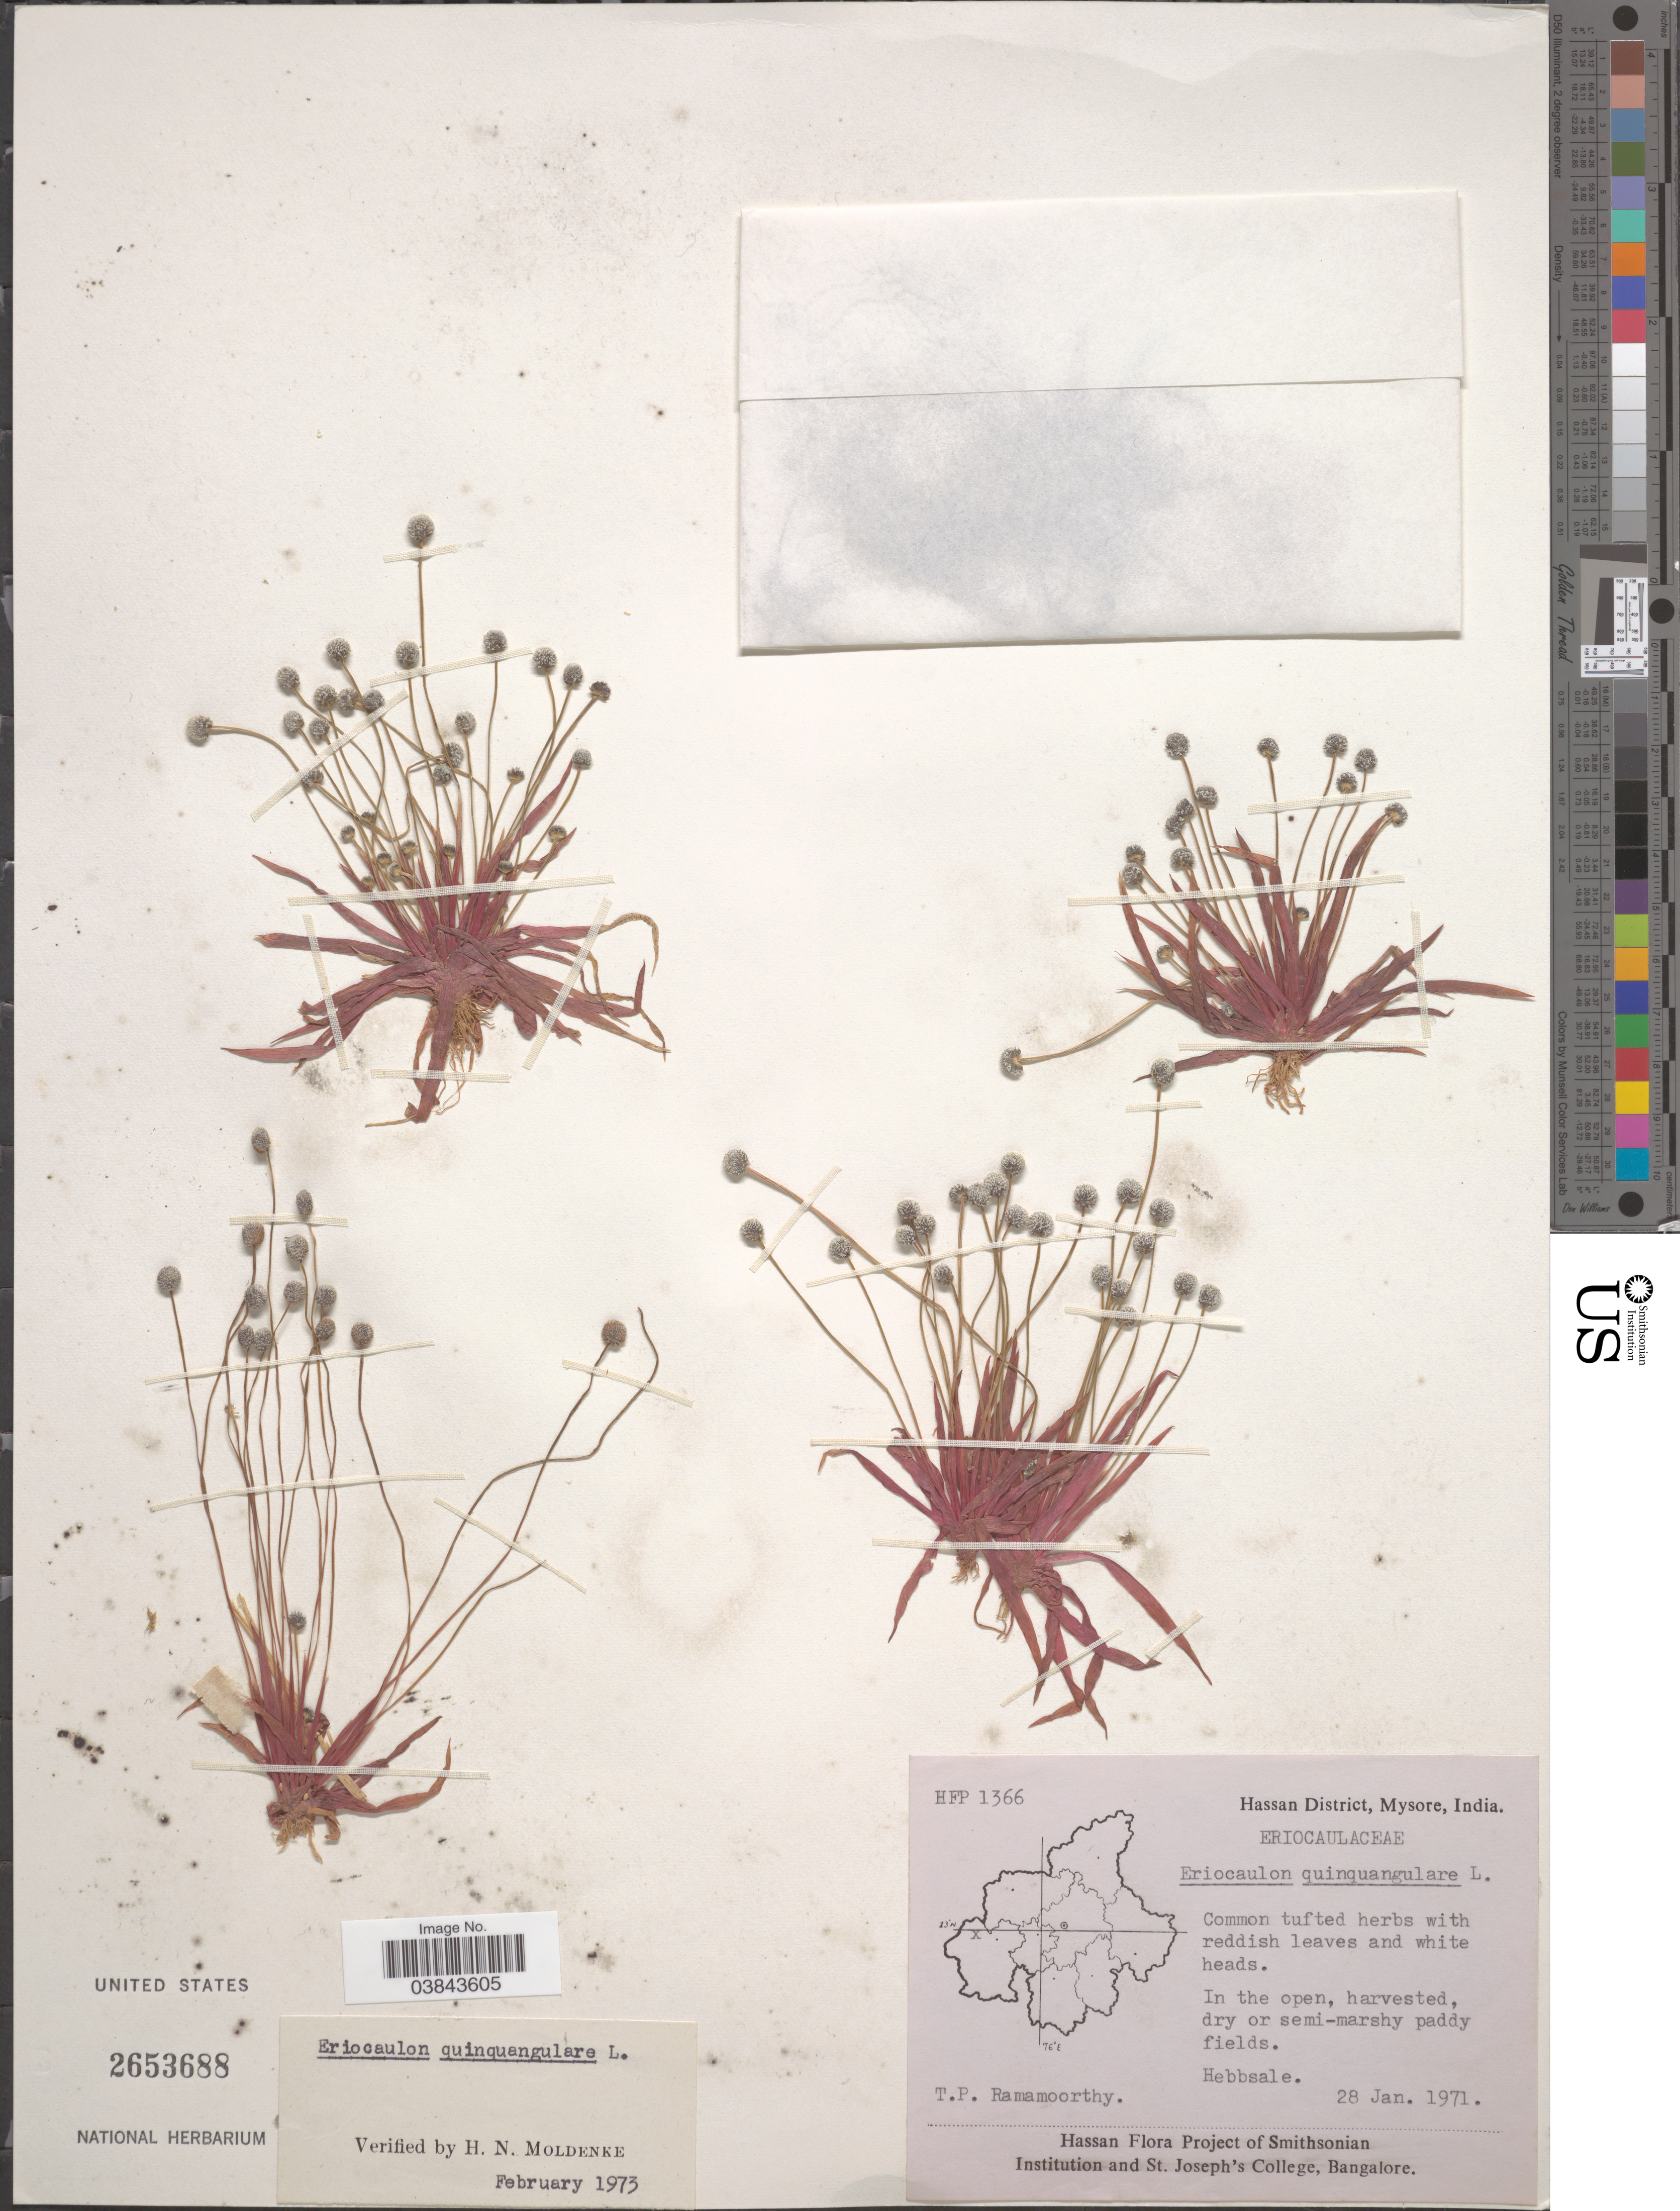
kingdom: Plantae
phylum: Tracheophyta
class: Liliopsida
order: Poales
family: Eriocaulaceae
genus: Eriocaulon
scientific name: Eriocaulon quinquangulare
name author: L.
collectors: T. P. Ramamoorthy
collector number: HFP 1366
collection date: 1971-01-28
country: India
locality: Hassan District, Mysore. Hebbsale.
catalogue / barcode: US 2653688